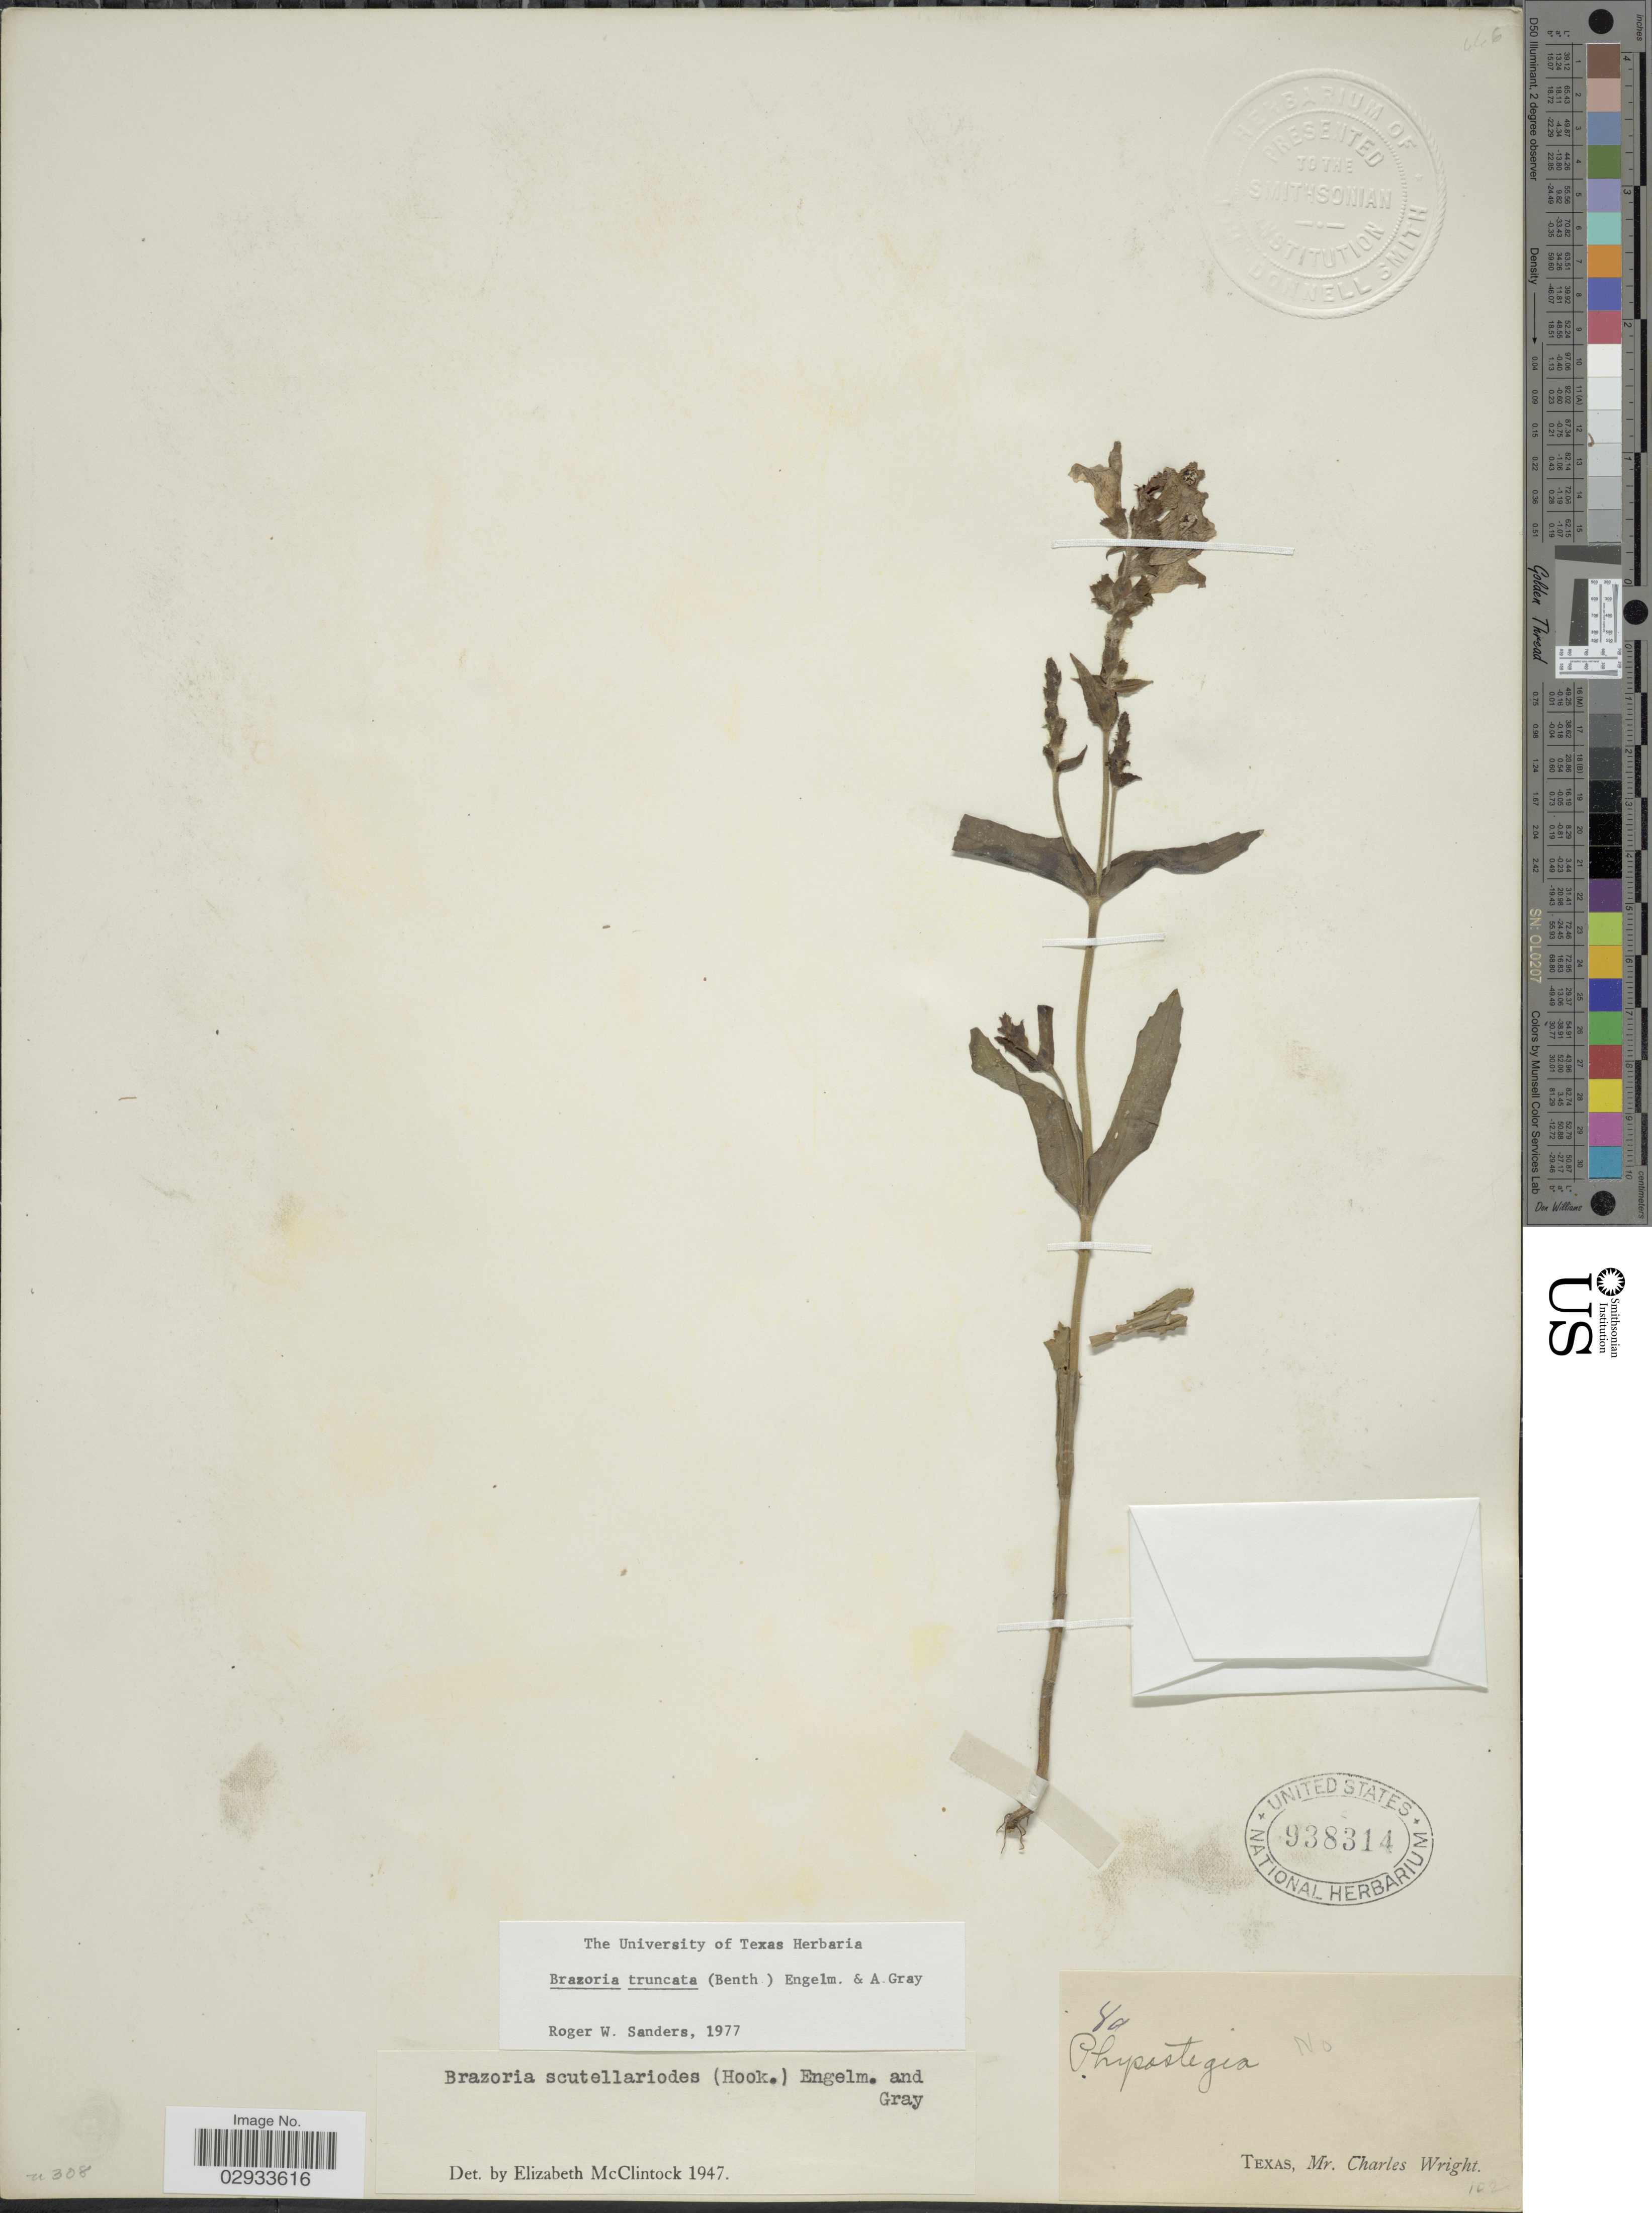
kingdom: Plantae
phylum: Tracheophyta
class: Magnoliopsida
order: Lamiales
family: Lamiaceae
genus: Brazoria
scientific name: Brazoria truncata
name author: (Benth.) Engelm. & A. Gray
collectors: C. Wright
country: United States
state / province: Texas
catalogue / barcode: US 938314